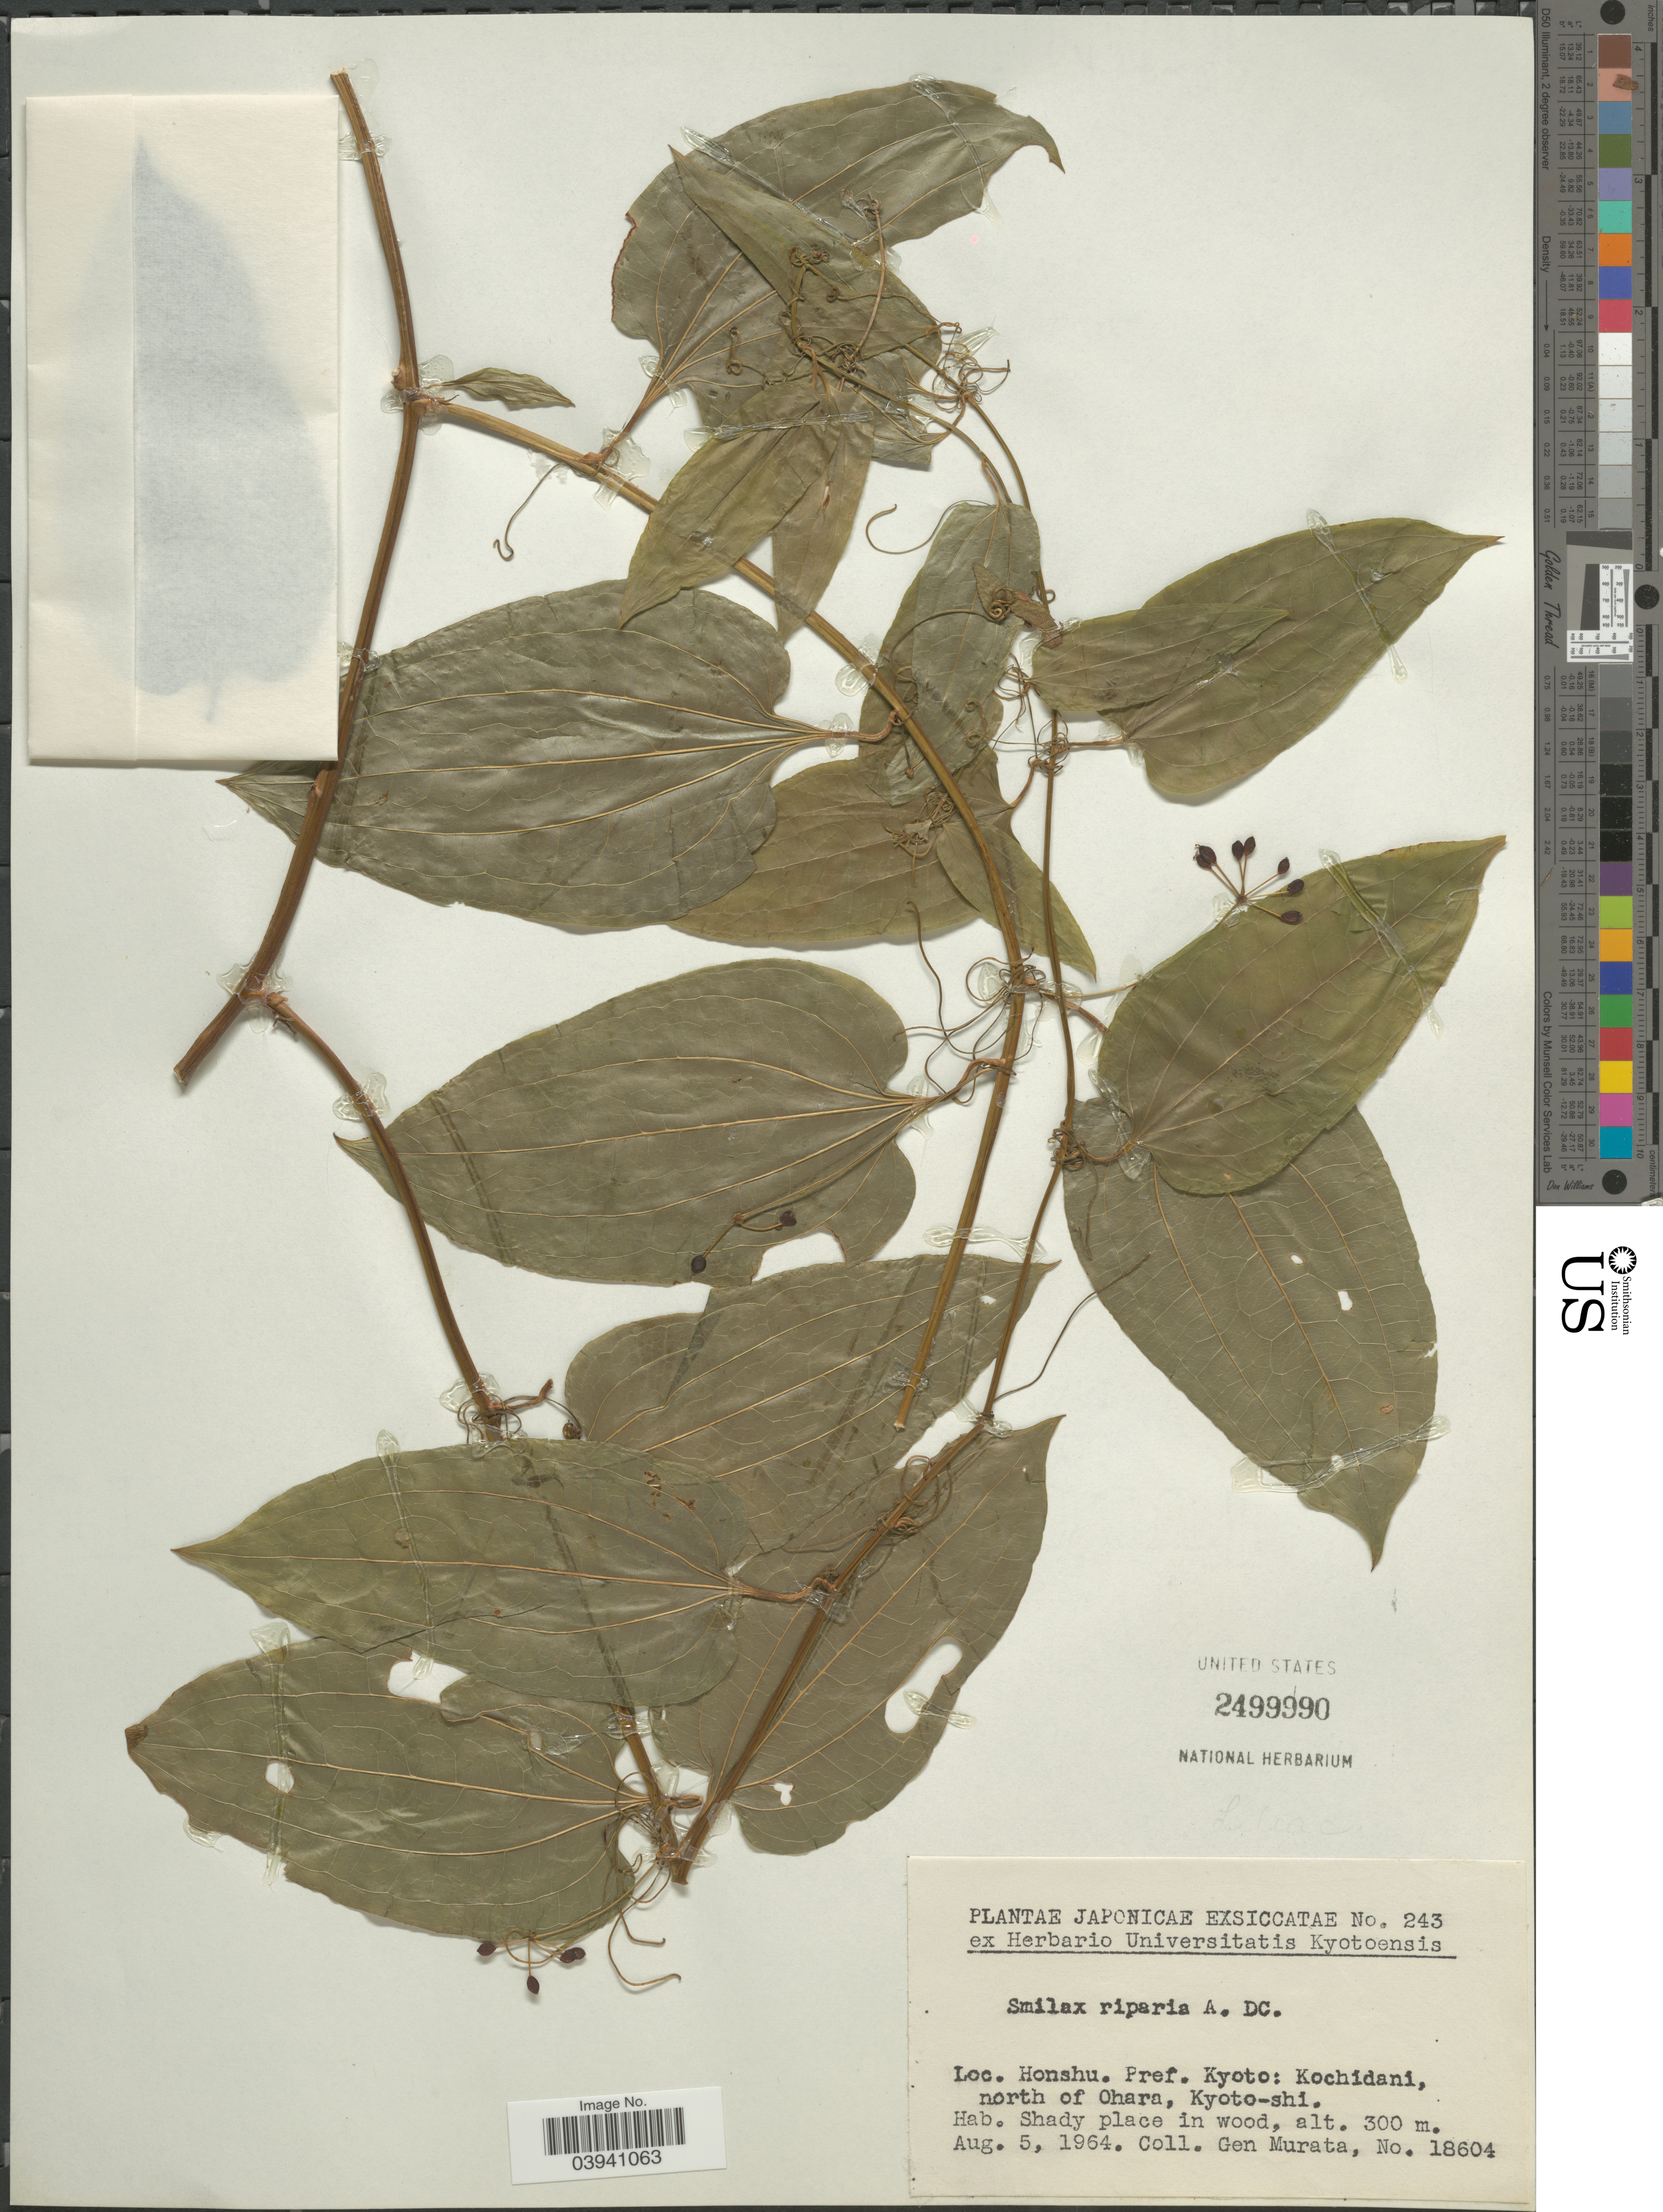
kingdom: Plantae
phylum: Tracheophyta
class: Liliopsida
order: Liliales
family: Smilacaceae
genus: Smilax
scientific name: Smilax riparia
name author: A. DC.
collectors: G. Murata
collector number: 18604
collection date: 1964-08-05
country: Japan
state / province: Kyoto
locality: Honshu. Pref. Kyoto: Kochidani, north of Ohara, Kyoto-shi.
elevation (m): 300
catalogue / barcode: US 2499990